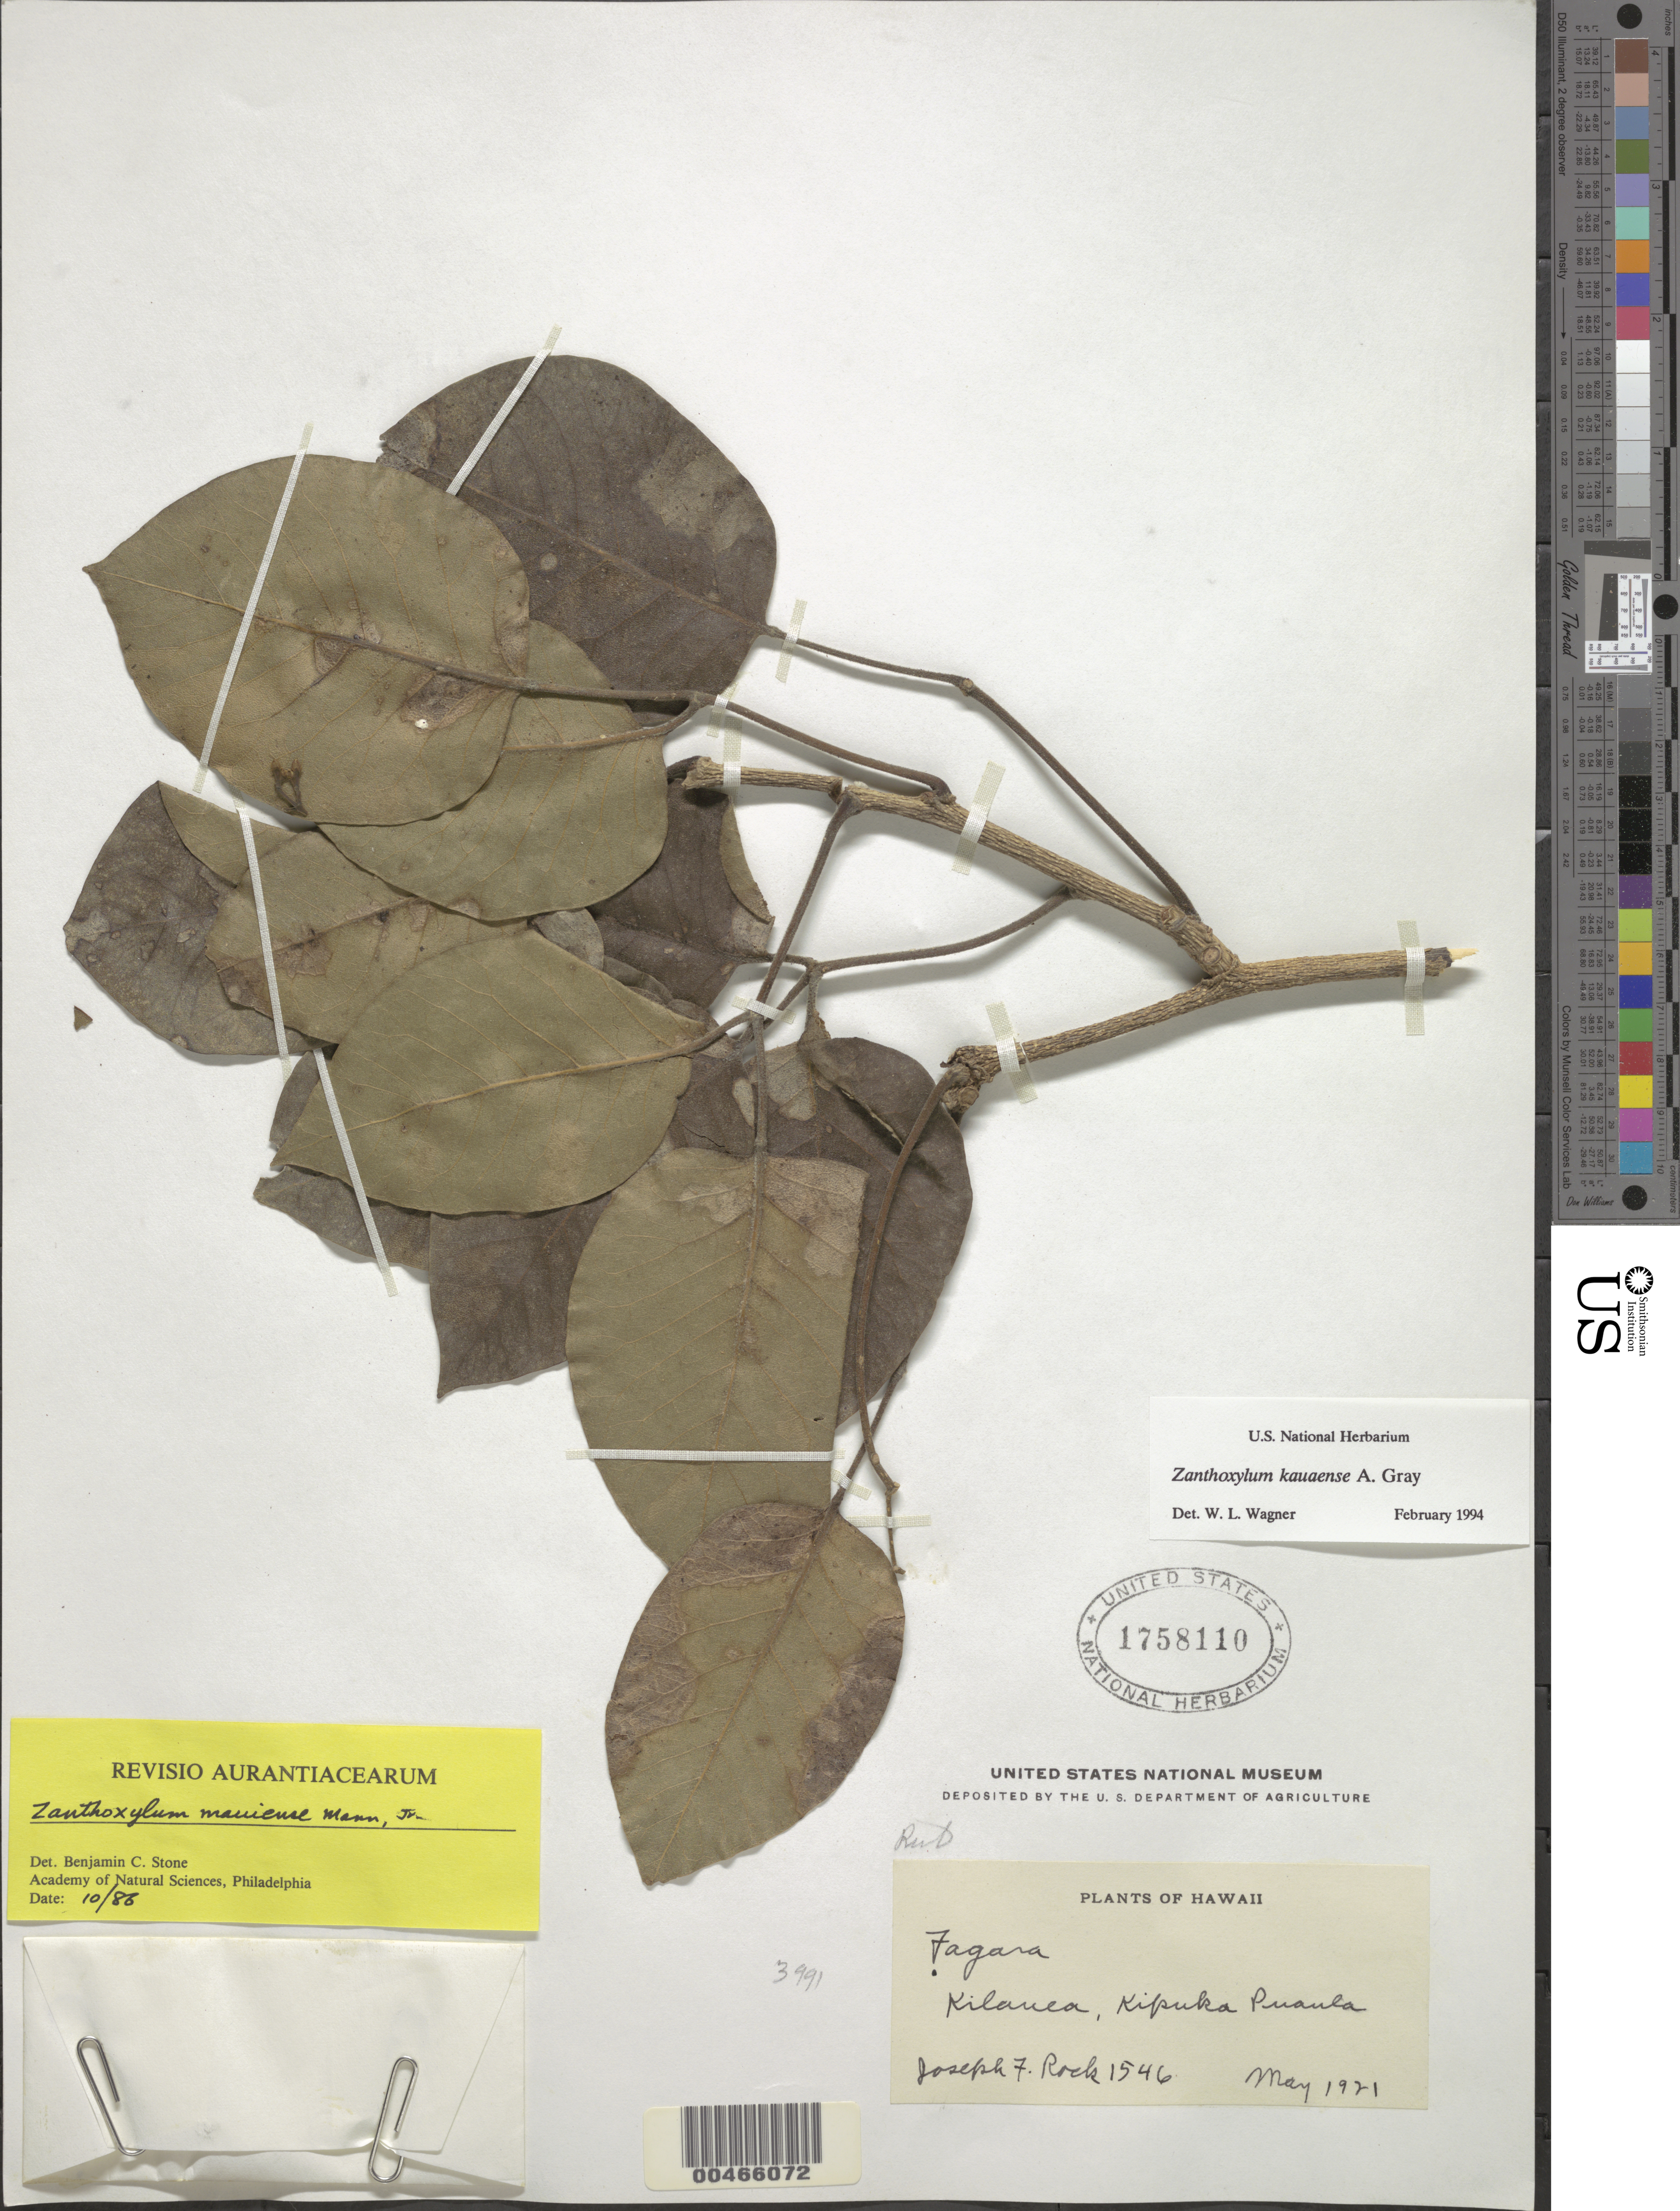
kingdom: Plantae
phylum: Tracheophyta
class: Magnoliopsida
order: Sapindales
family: Rutaceae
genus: Zanthoxylum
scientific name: Zanthoxylum kauaense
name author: A. Gray in Wilkes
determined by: Wagner, W. L., (BOT), Smithsonian Institution - National Museum of Natural History (UNITED STATES)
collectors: J. F. Rock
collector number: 1546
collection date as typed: May 1921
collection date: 1921-05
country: United States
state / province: Hawaii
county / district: Hawaii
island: Hawaii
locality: Kilauea, Kipuka Puaula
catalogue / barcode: US 1758110